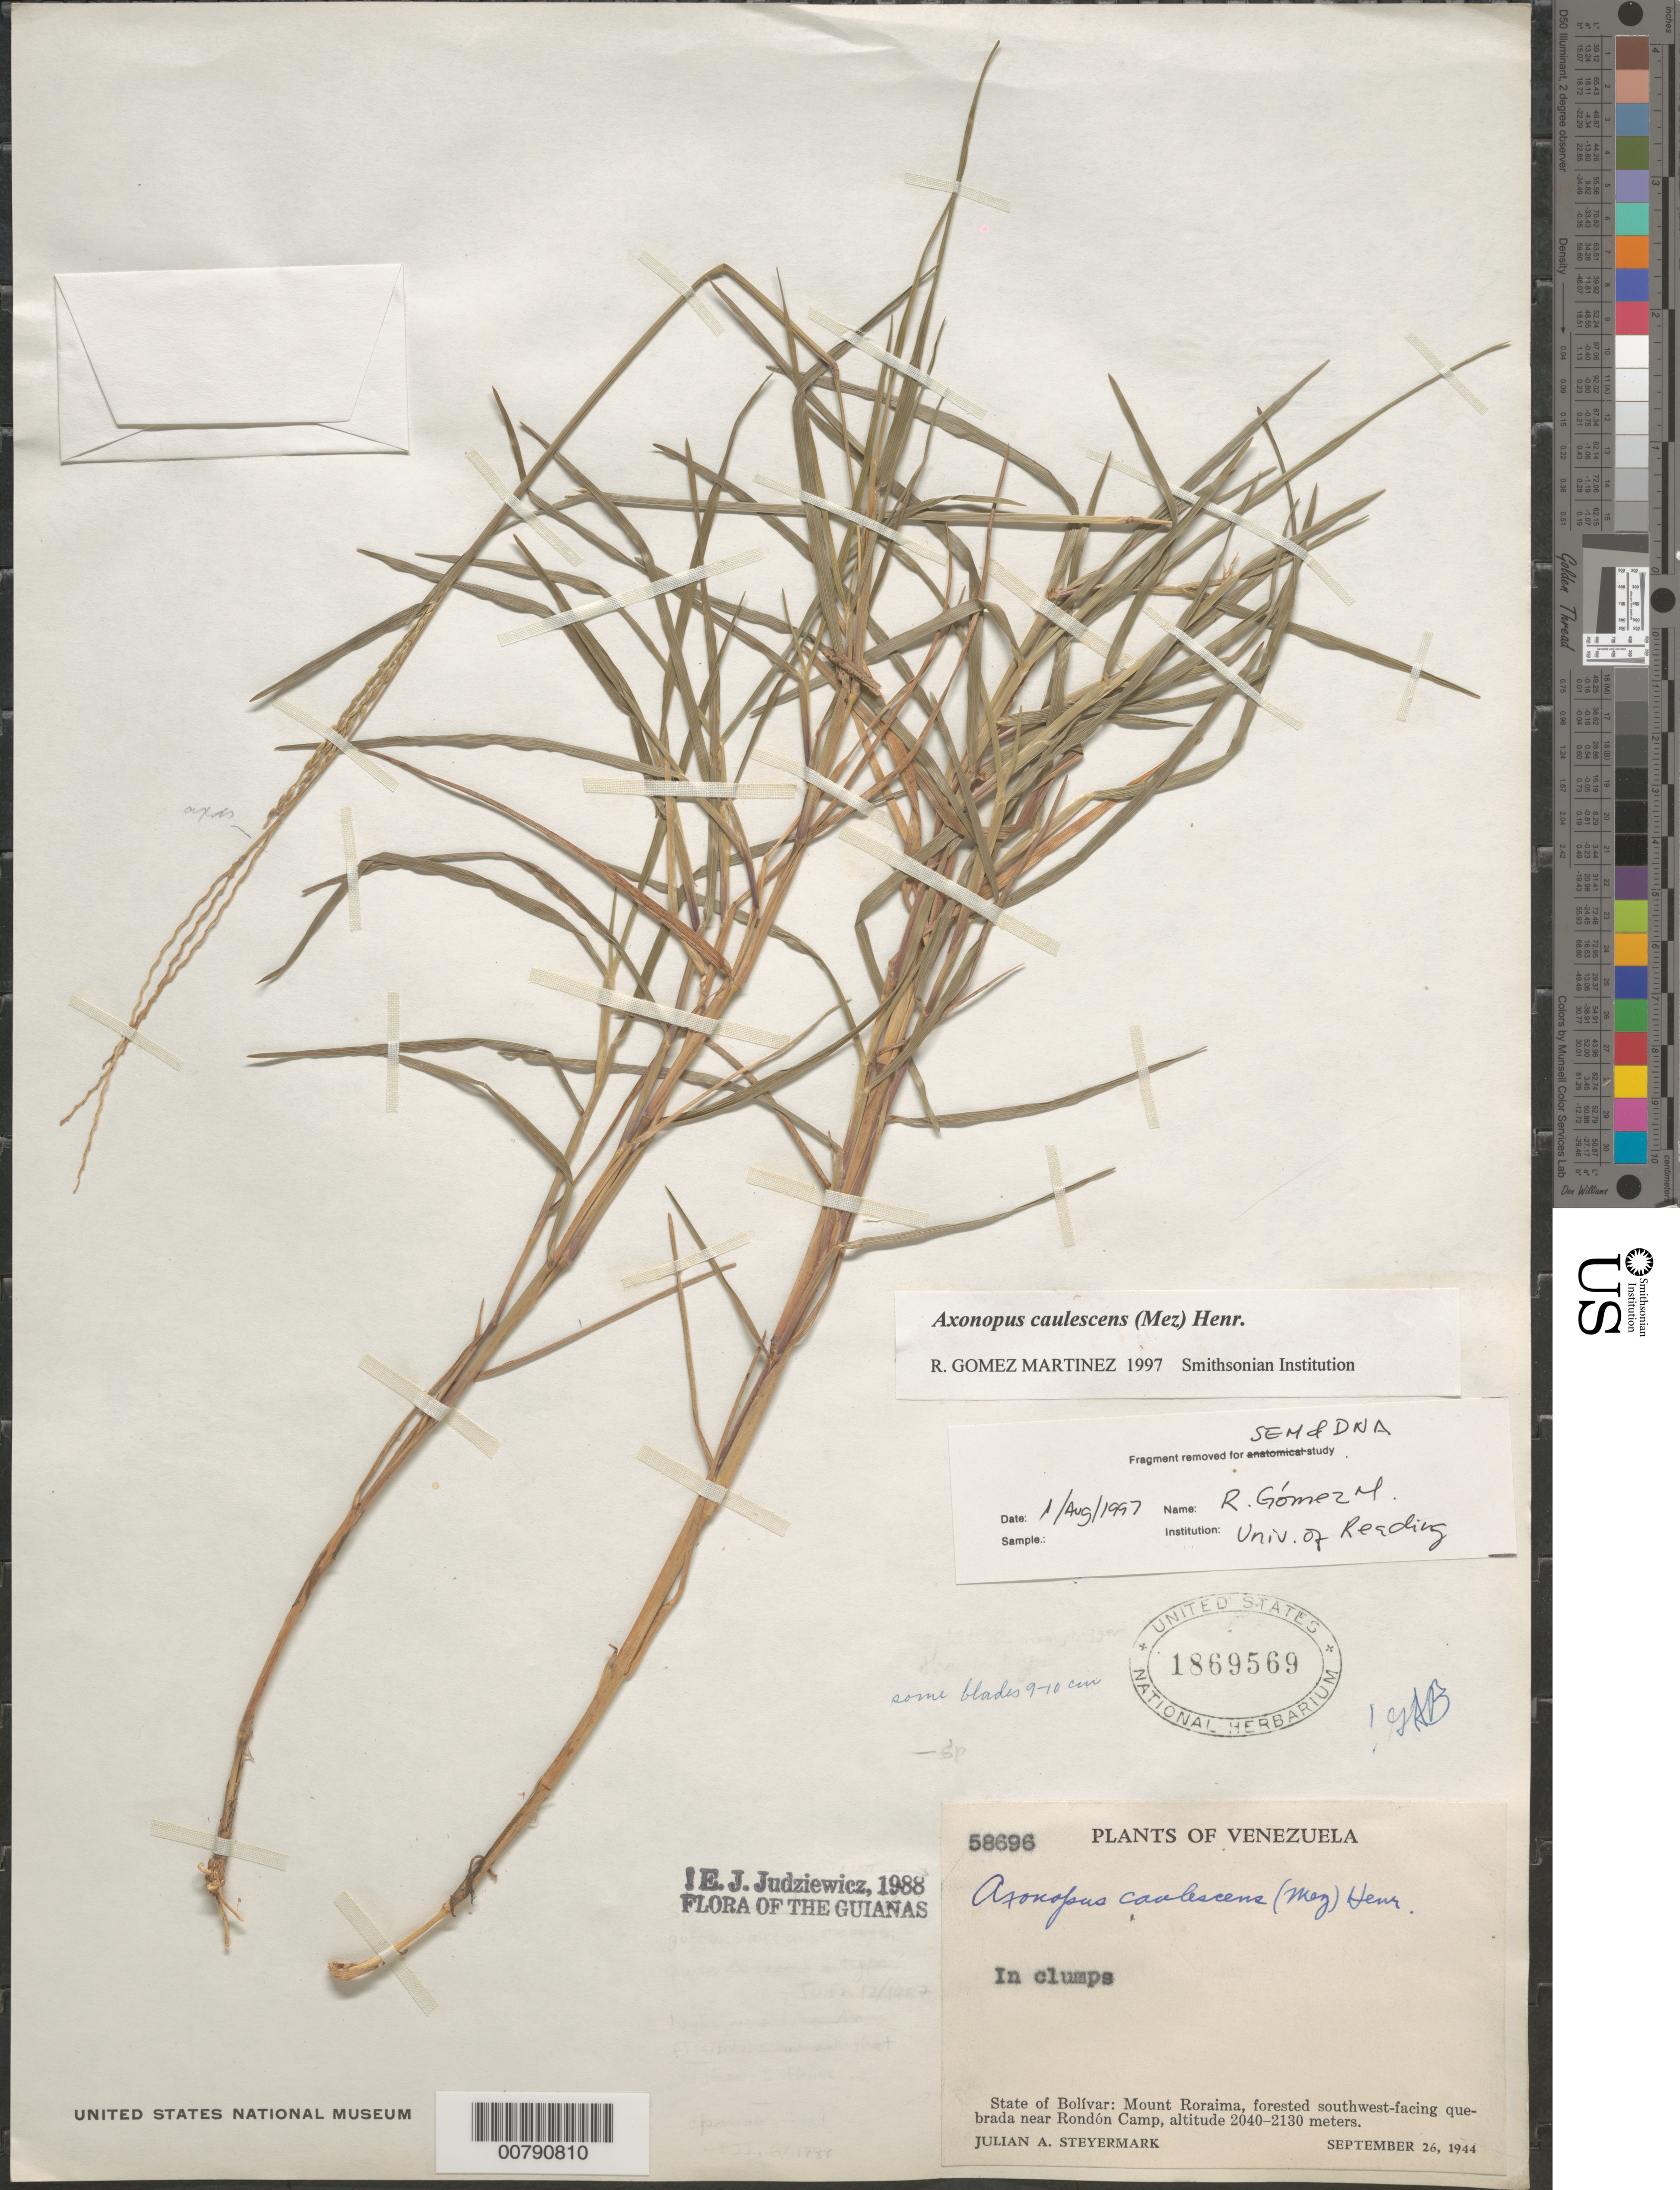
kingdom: Plantae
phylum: Tracheophyta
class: Liliopsida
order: Poales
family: Poaceae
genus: Axonopus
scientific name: Axonopus caulescens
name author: (Mez) Henrickson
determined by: Gomez Martinez, R.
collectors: J. Steyermark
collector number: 58696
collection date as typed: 26-Sep-44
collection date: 1944-09-26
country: Venezuela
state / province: Bolívar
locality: Mt. Roraima, Rondón Camp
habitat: Forested southwest-facing quebrada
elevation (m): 2040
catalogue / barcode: US 1869569